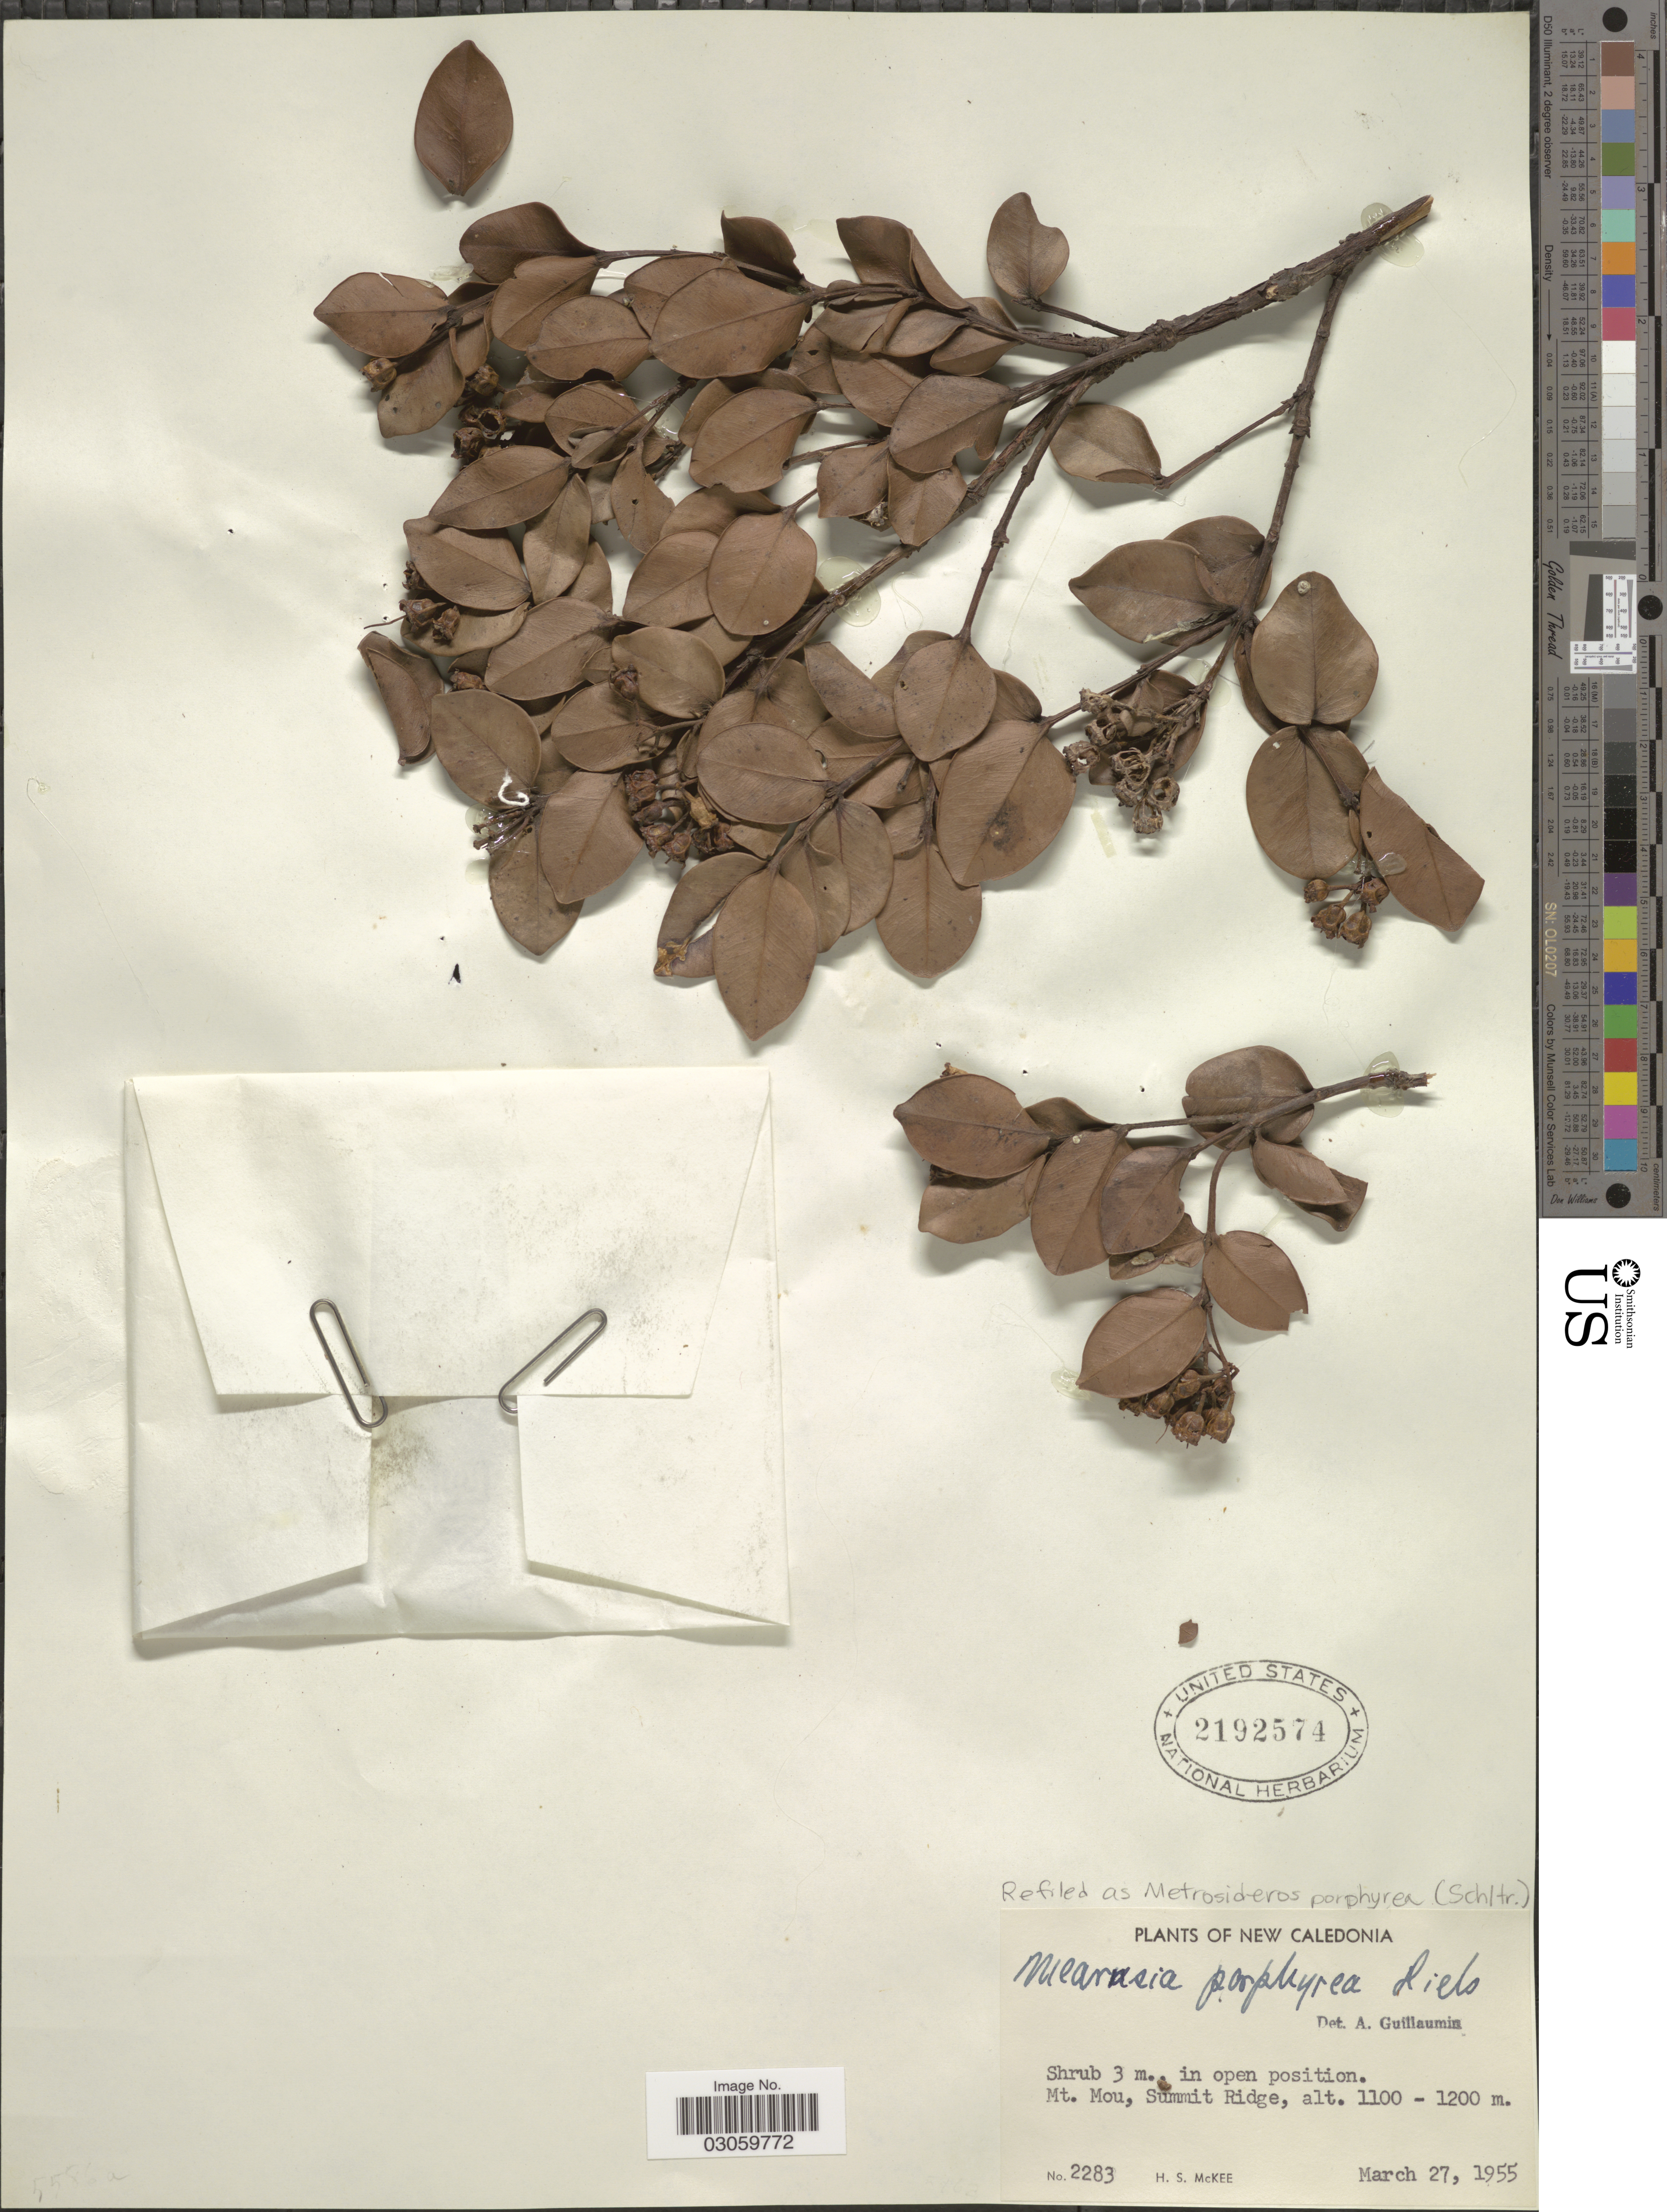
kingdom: Plantae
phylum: Tracheophyta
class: Magnoliopsida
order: Myrtales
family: Myrtaceae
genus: Metrosideros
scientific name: Metrosideros porphyrea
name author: Schltr.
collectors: H. S. McKee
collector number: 2283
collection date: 1955-03-27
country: New Caledonia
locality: Mt. Mou, Summit Ridge.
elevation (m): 1100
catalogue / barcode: US 2192574